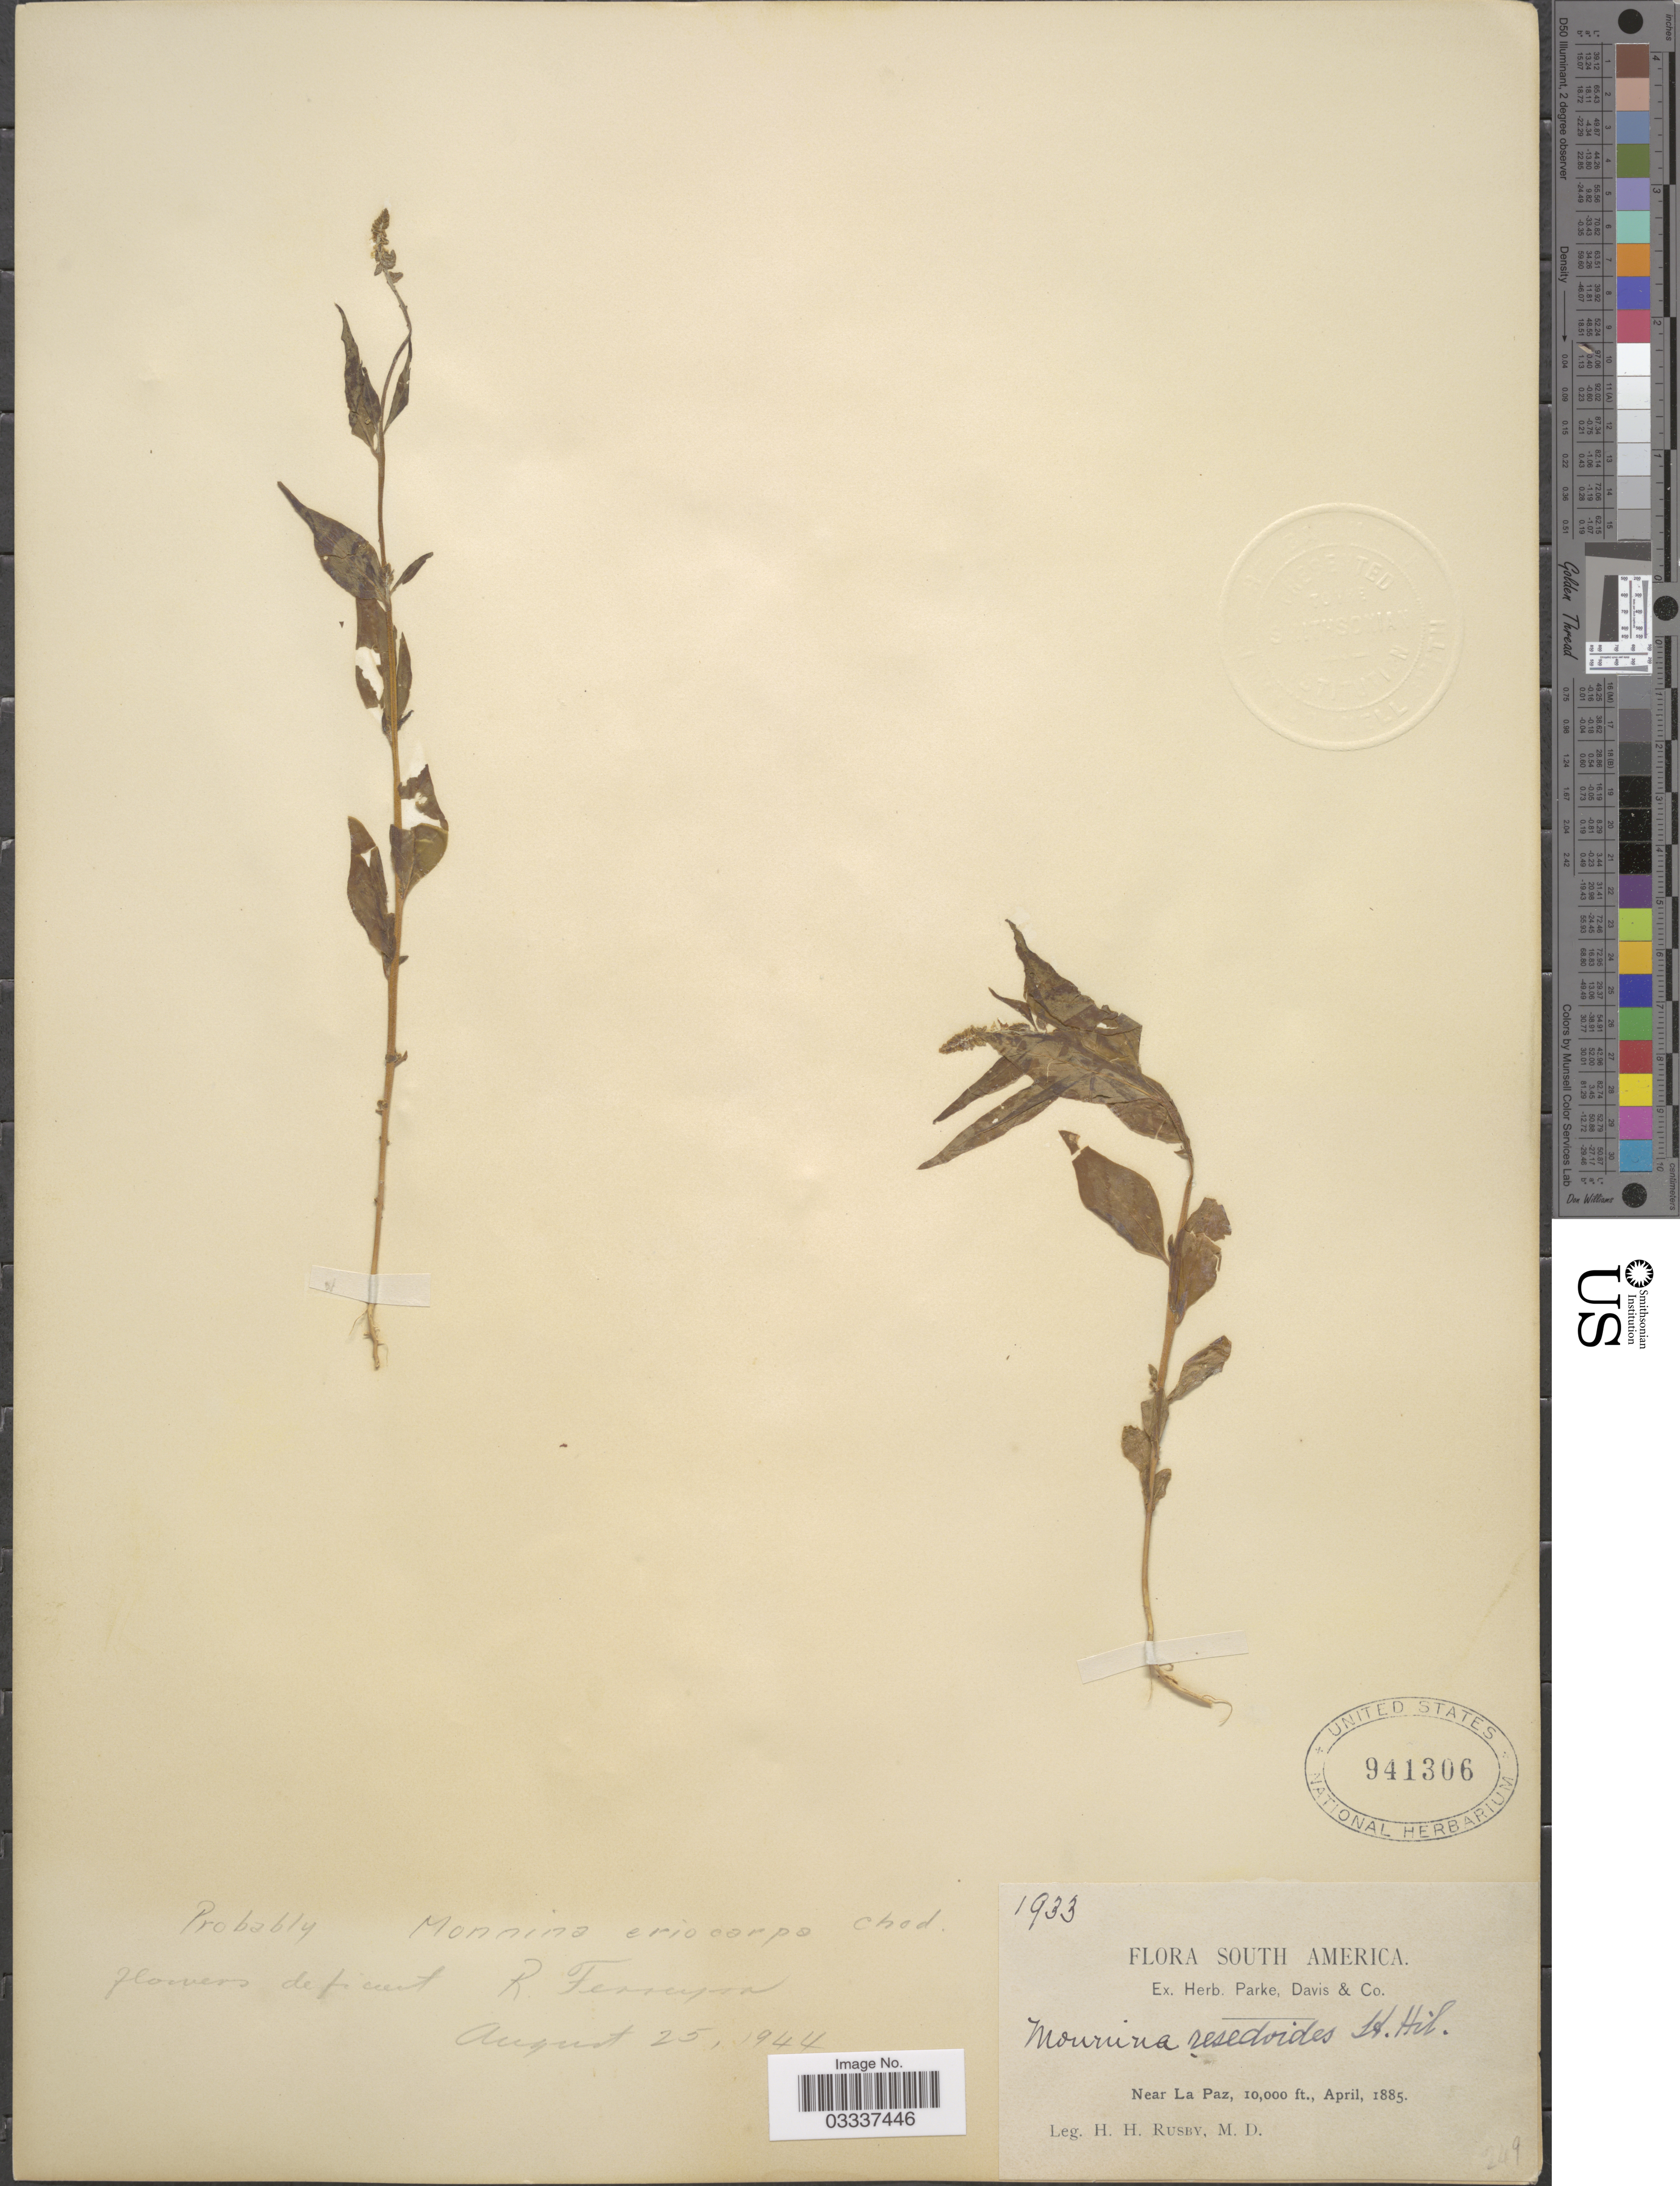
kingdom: Plantae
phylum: Tracheophyta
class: Magnoliopsida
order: Fabales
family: Polygalaceae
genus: Monnina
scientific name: Monnina erioclada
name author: Gand.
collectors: H. H. Rusby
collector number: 1933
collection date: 1885-04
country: Bolivia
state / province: La Paz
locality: Near La Paz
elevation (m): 3048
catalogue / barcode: US 941306